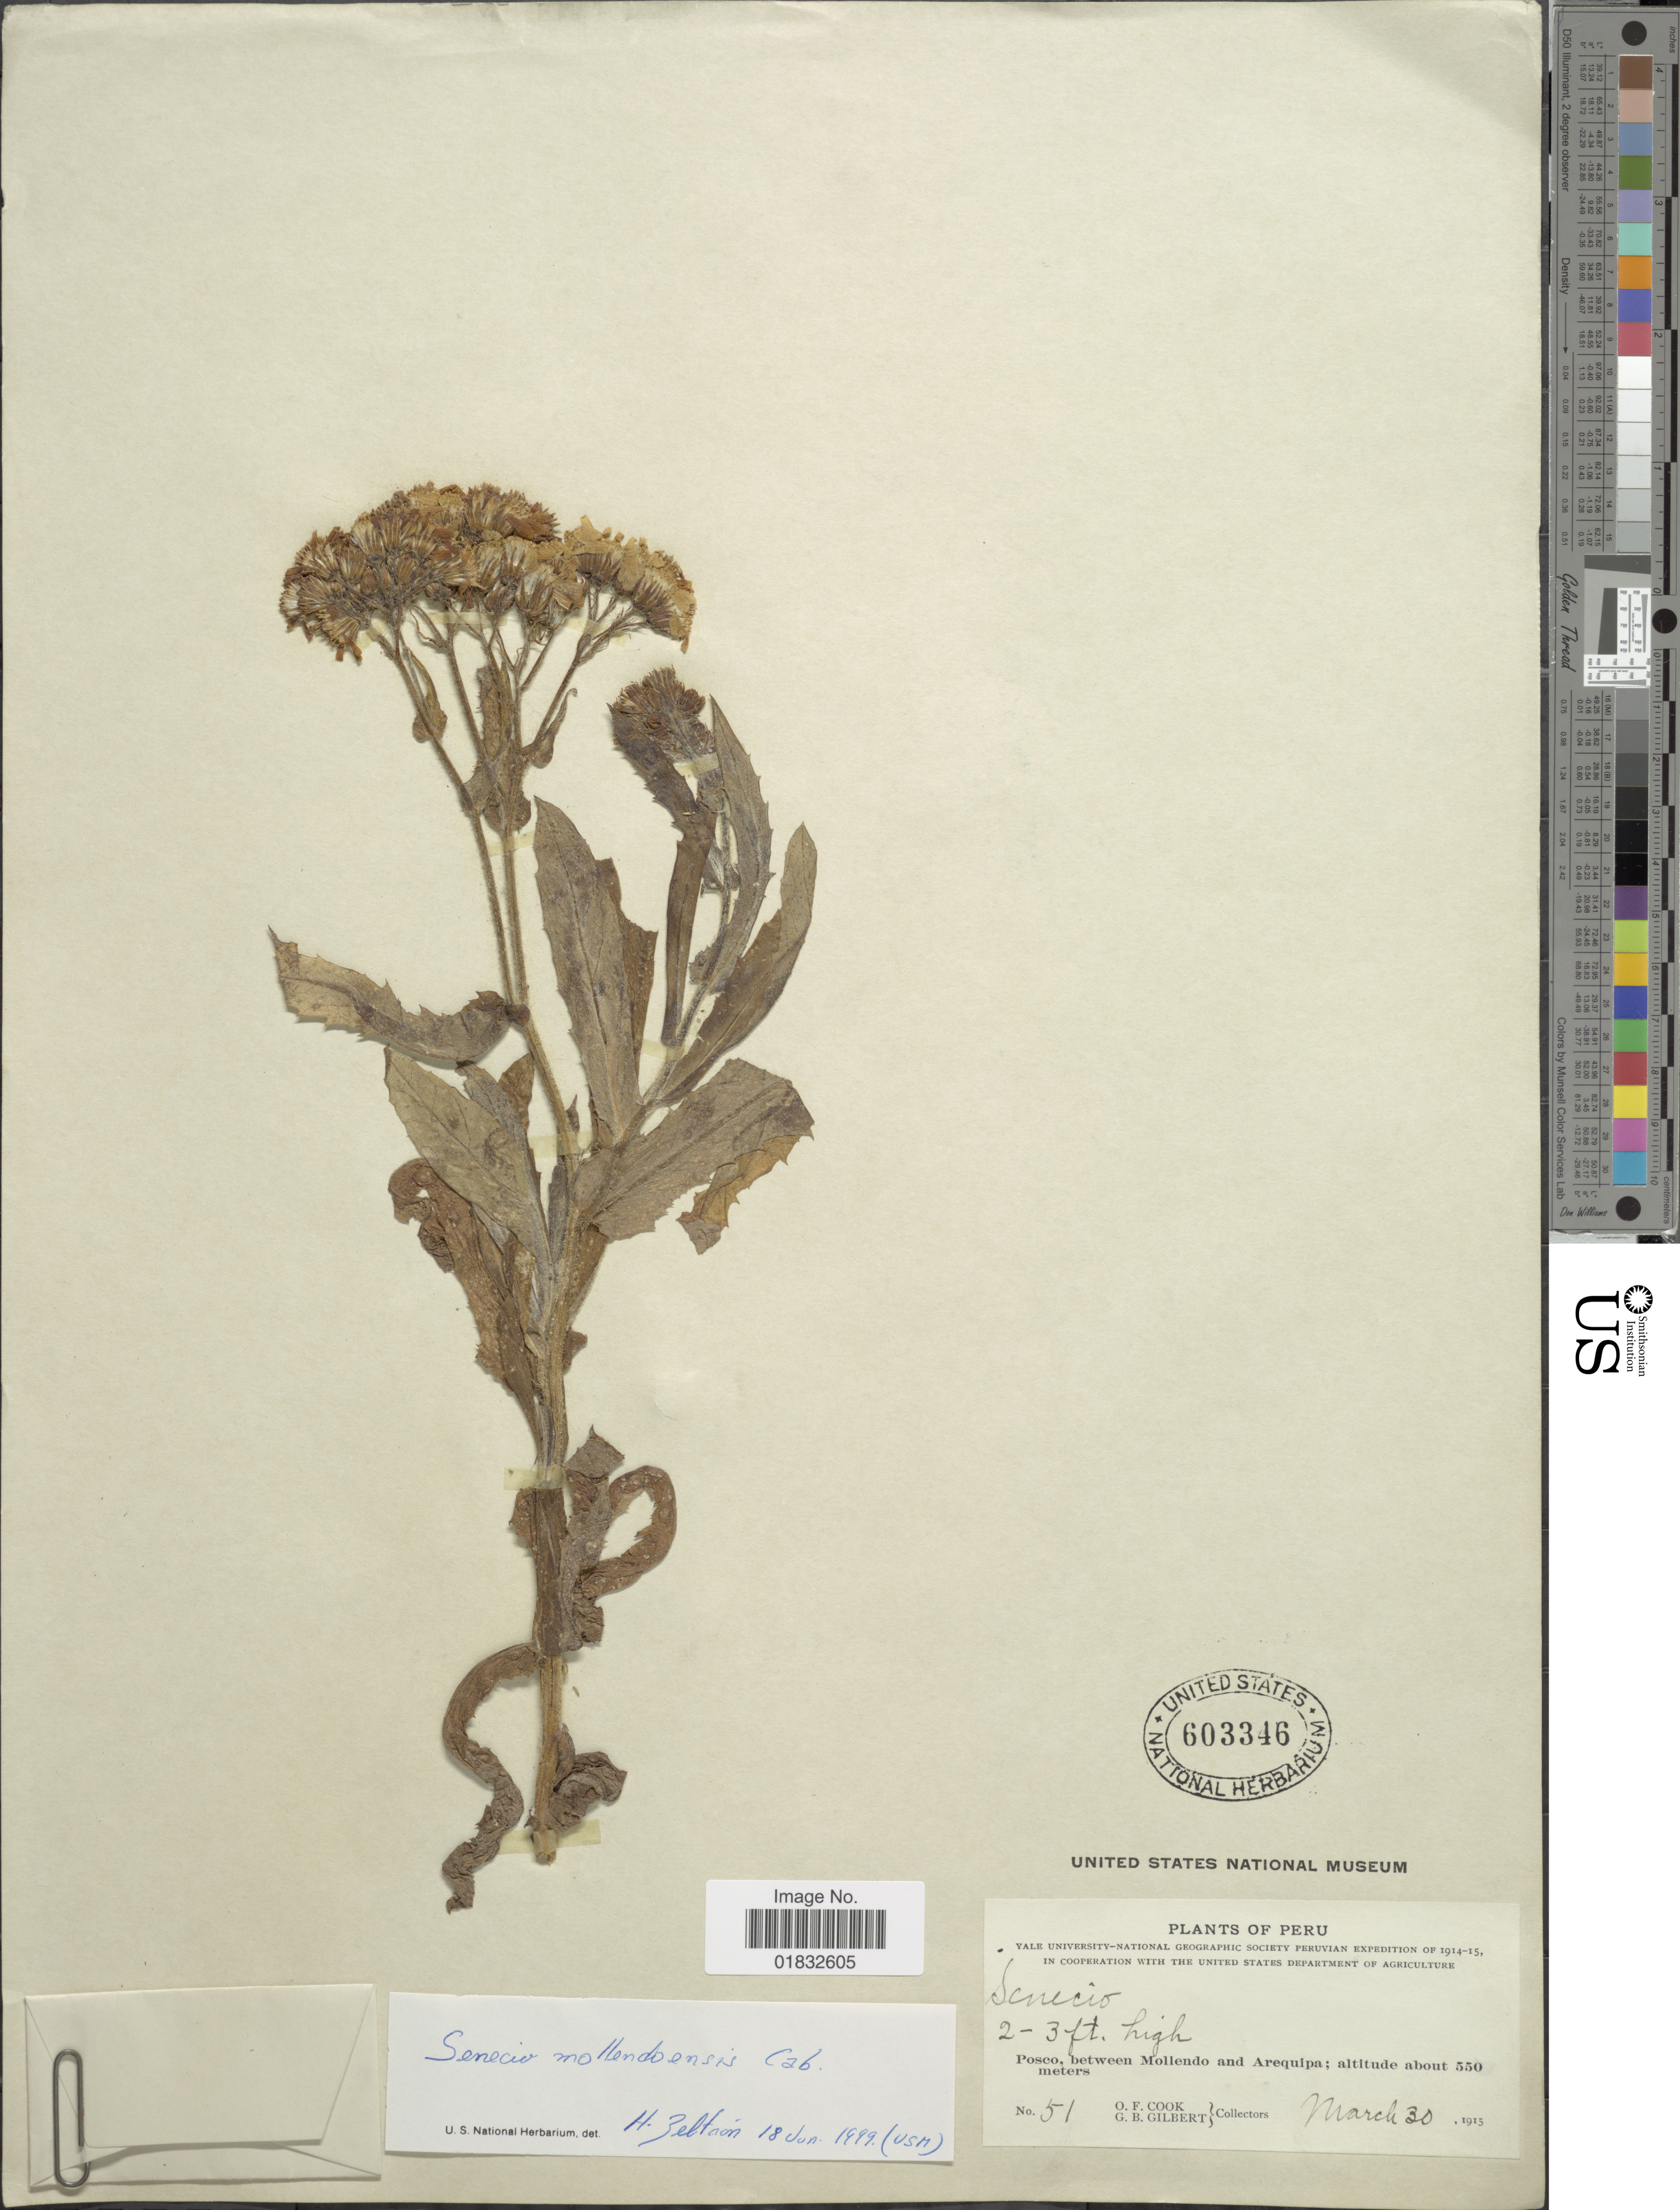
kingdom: Plantae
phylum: Tracheophyta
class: Magnoliopsida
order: Asterales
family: Asteraceae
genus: Senecio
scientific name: Senecio mollendoensis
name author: Cabrera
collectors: O. F. Cook & G. B. Gilbert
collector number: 51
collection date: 1915-03-30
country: Peru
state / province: Arequipa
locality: Posco, between Mollendo and Arequipa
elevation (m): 550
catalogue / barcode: US 603346